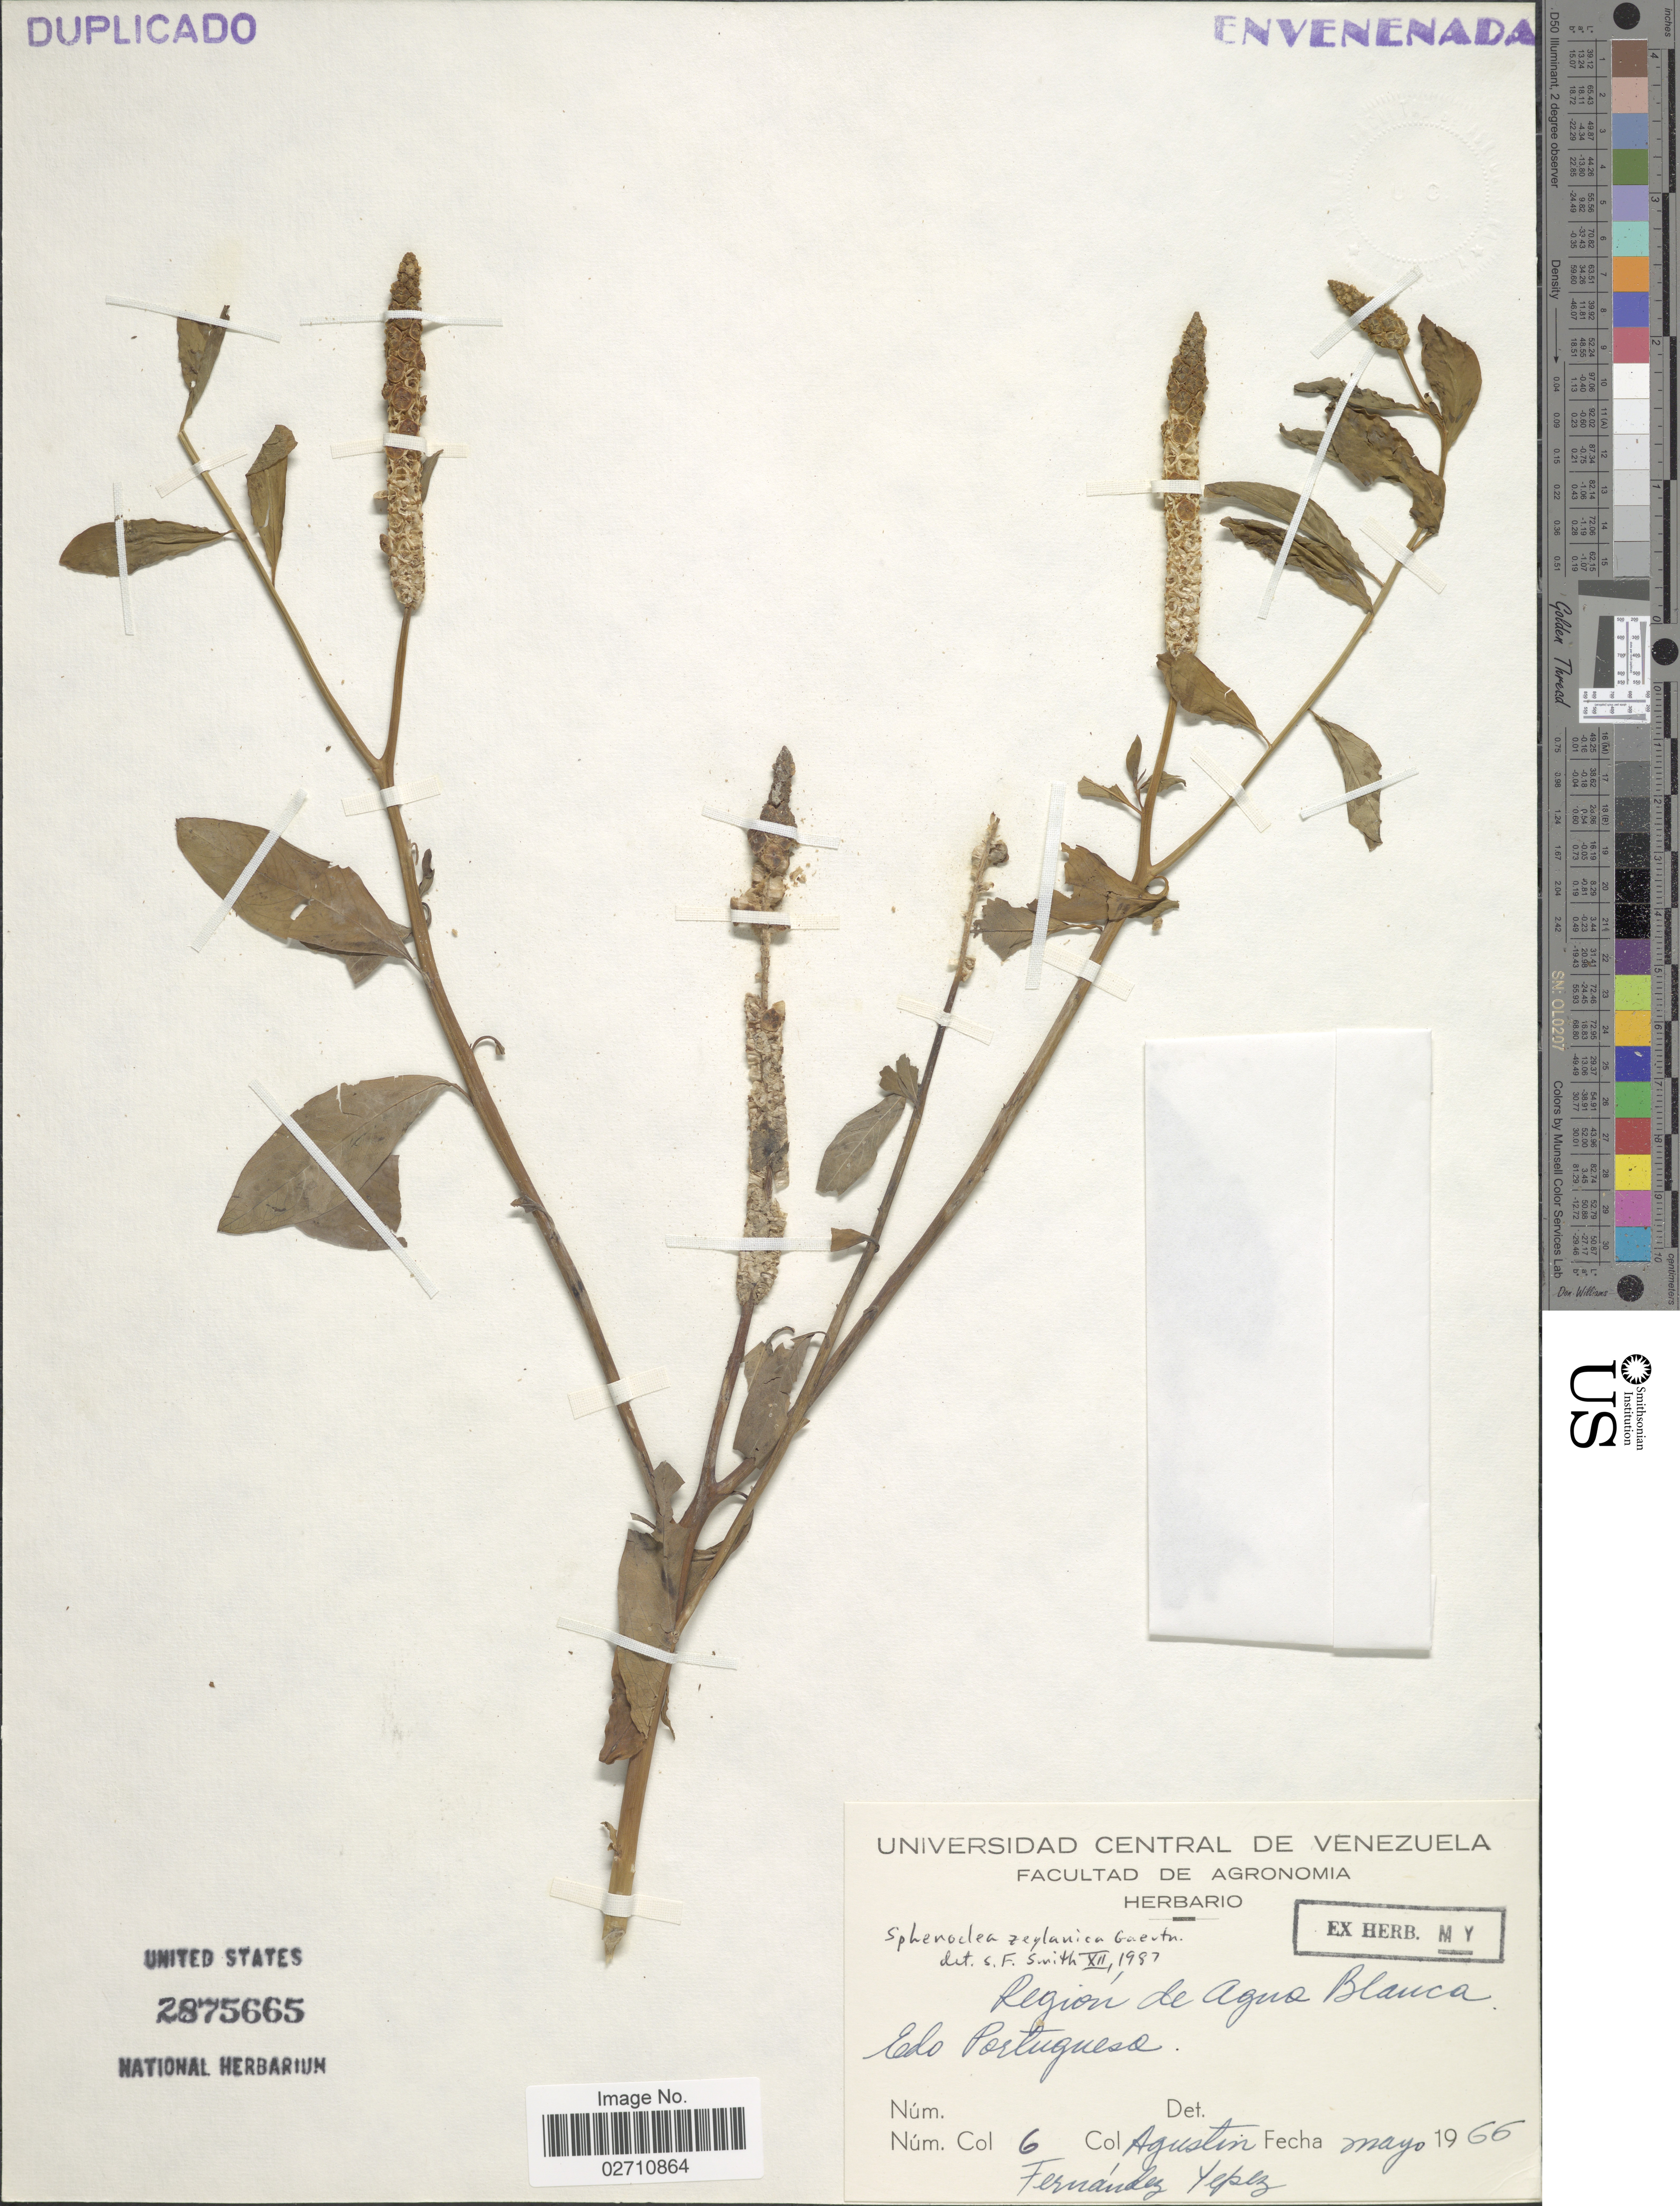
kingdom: Plantae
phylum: Tracheophyta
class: Magnoliopsida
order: Solanales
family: Sphenocleaceae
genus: Sphenoclea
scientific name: Sphenoclea zeylanica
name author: Gaertn.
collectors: -. Agustin, -- Fernandez & Yepez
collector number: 6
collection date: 1966-05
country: Venezuela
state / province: Portuguesa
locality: Region de Agua Blanca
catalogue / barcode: US 2875665